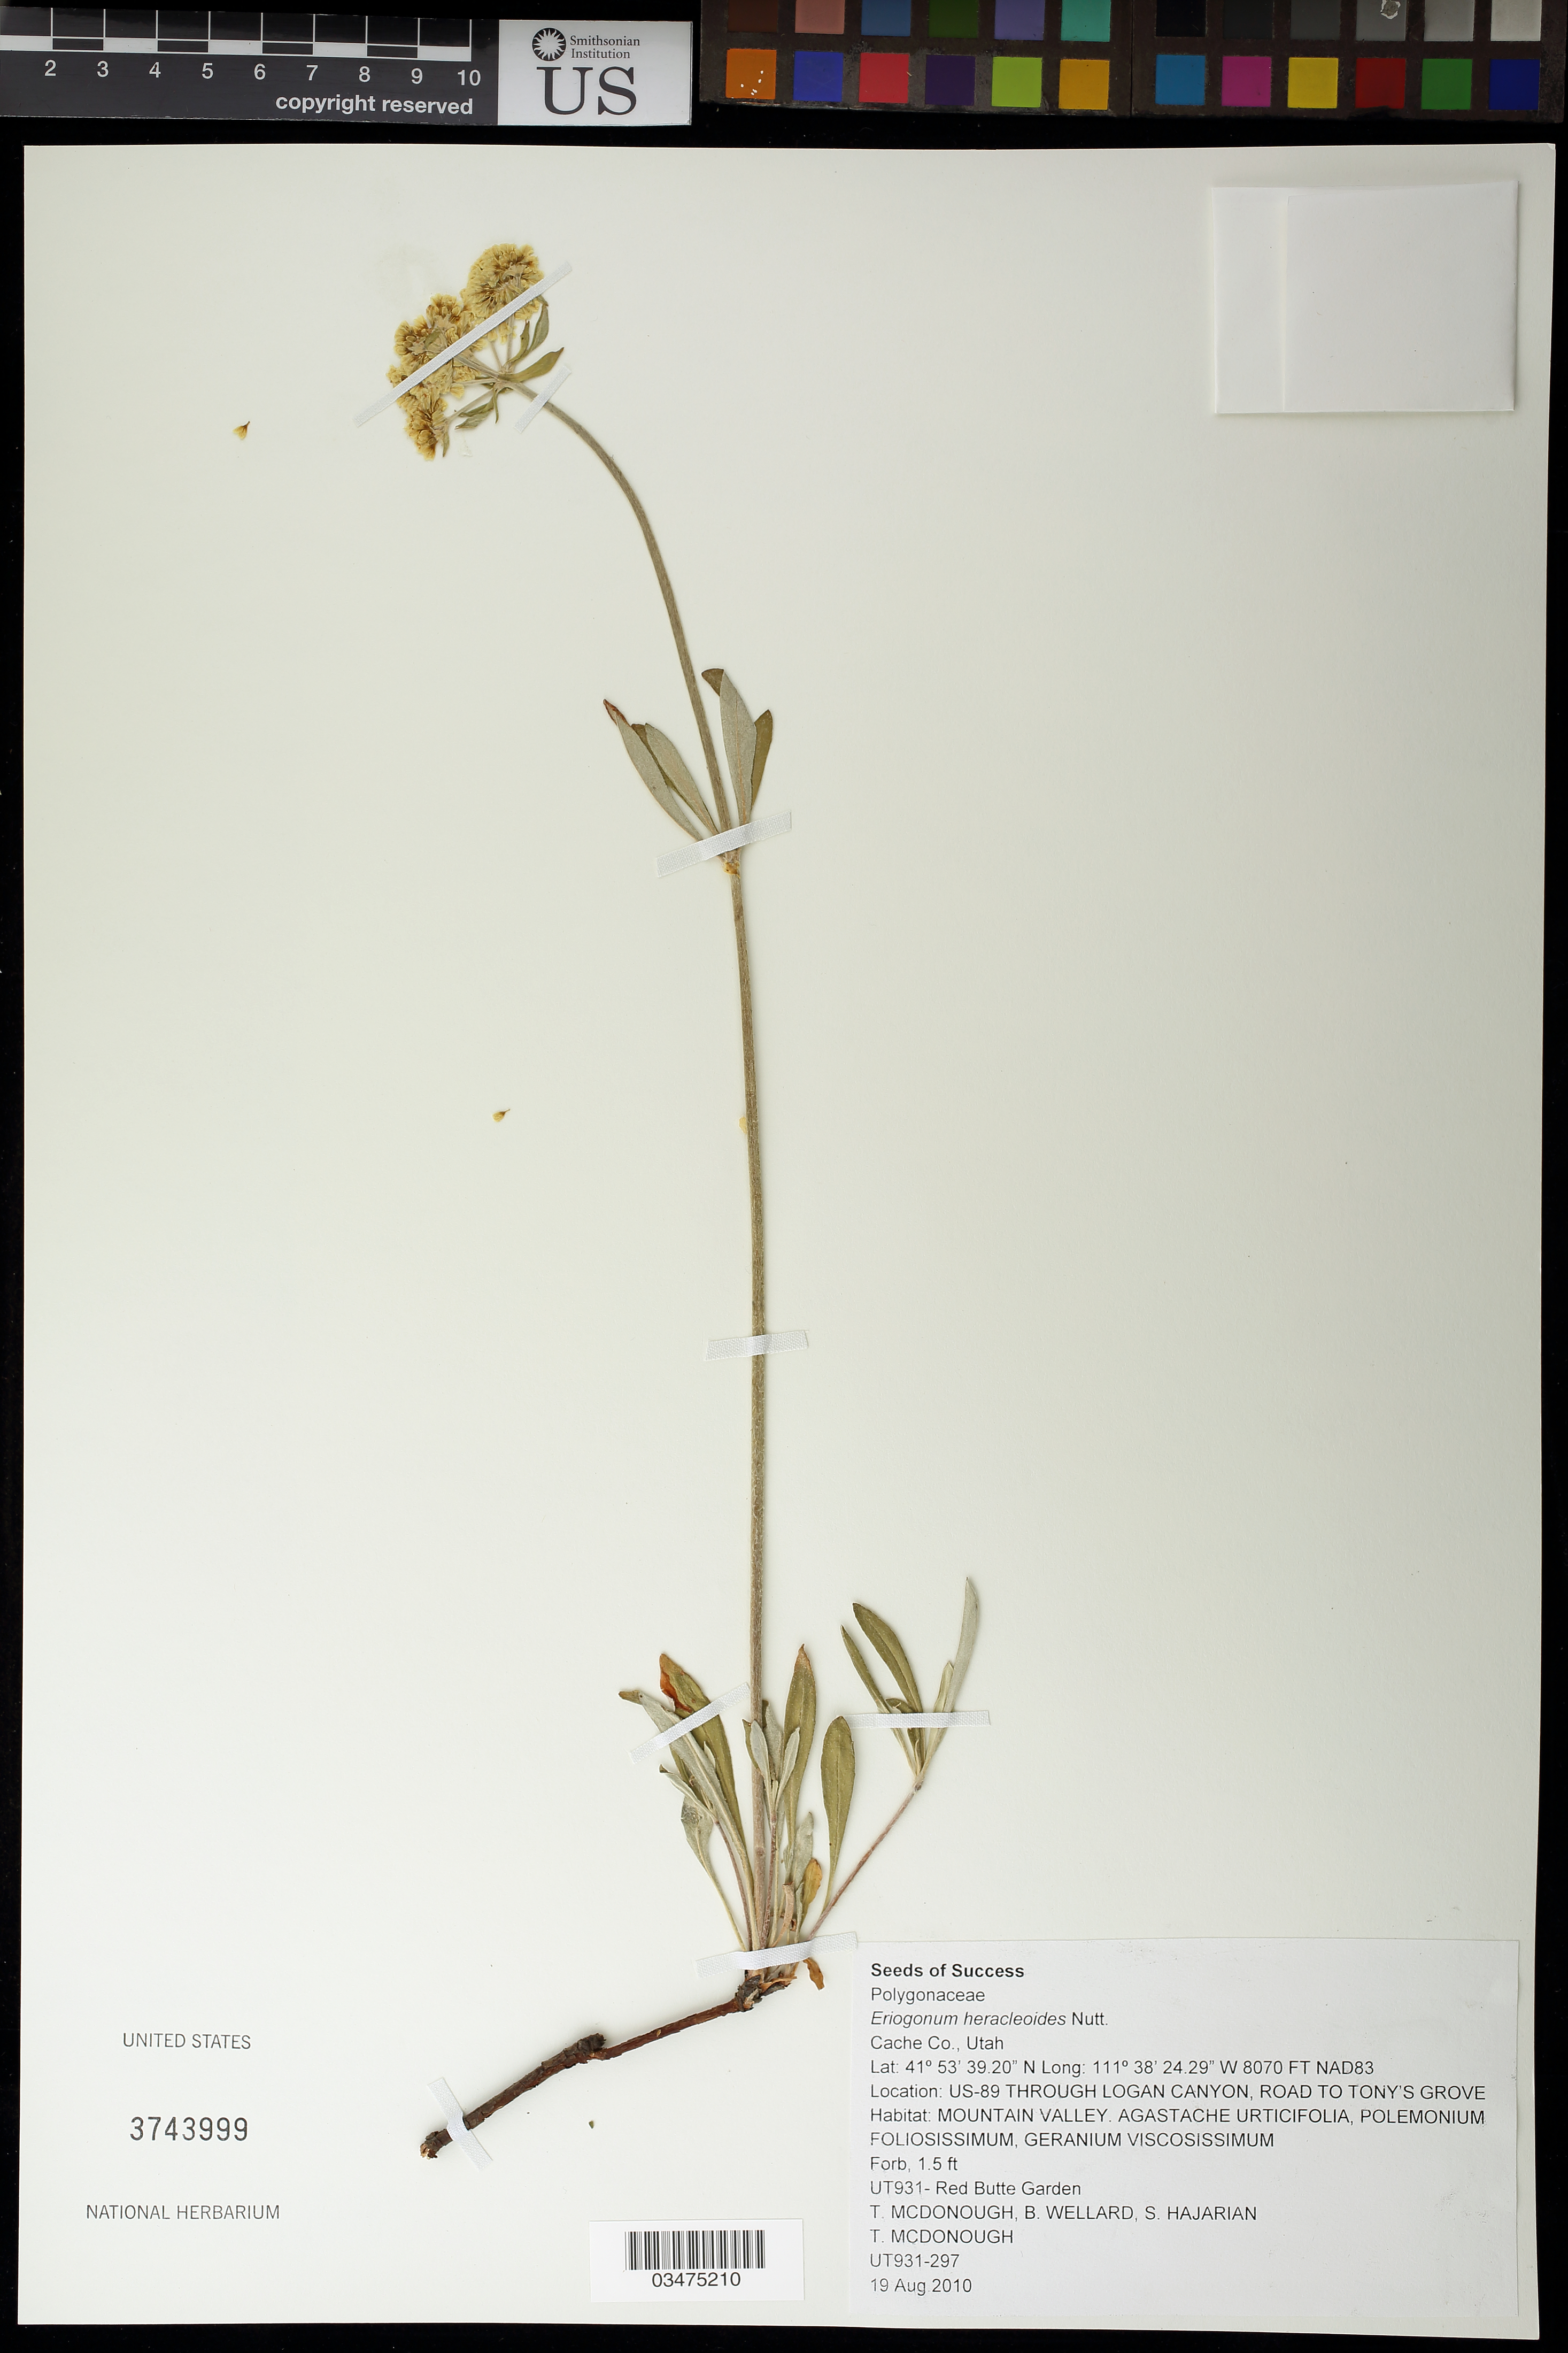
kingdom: Plantae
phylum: Tracheophyta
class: Magnoliopsida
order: Caryophyllales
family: Polygonaceae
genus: Eriogonum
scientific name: Eriogonum heracleoides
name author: Nutt.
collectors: T. McDonough, B. Wellard & S. Hajarian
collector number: UT931-297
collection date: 2010-08-19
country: United States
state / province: Utah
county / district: Cache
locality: US-89 through Logan Canyon, road to Tony's Grove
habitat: Mountain valley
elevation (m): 2460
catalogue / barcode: US 3743999